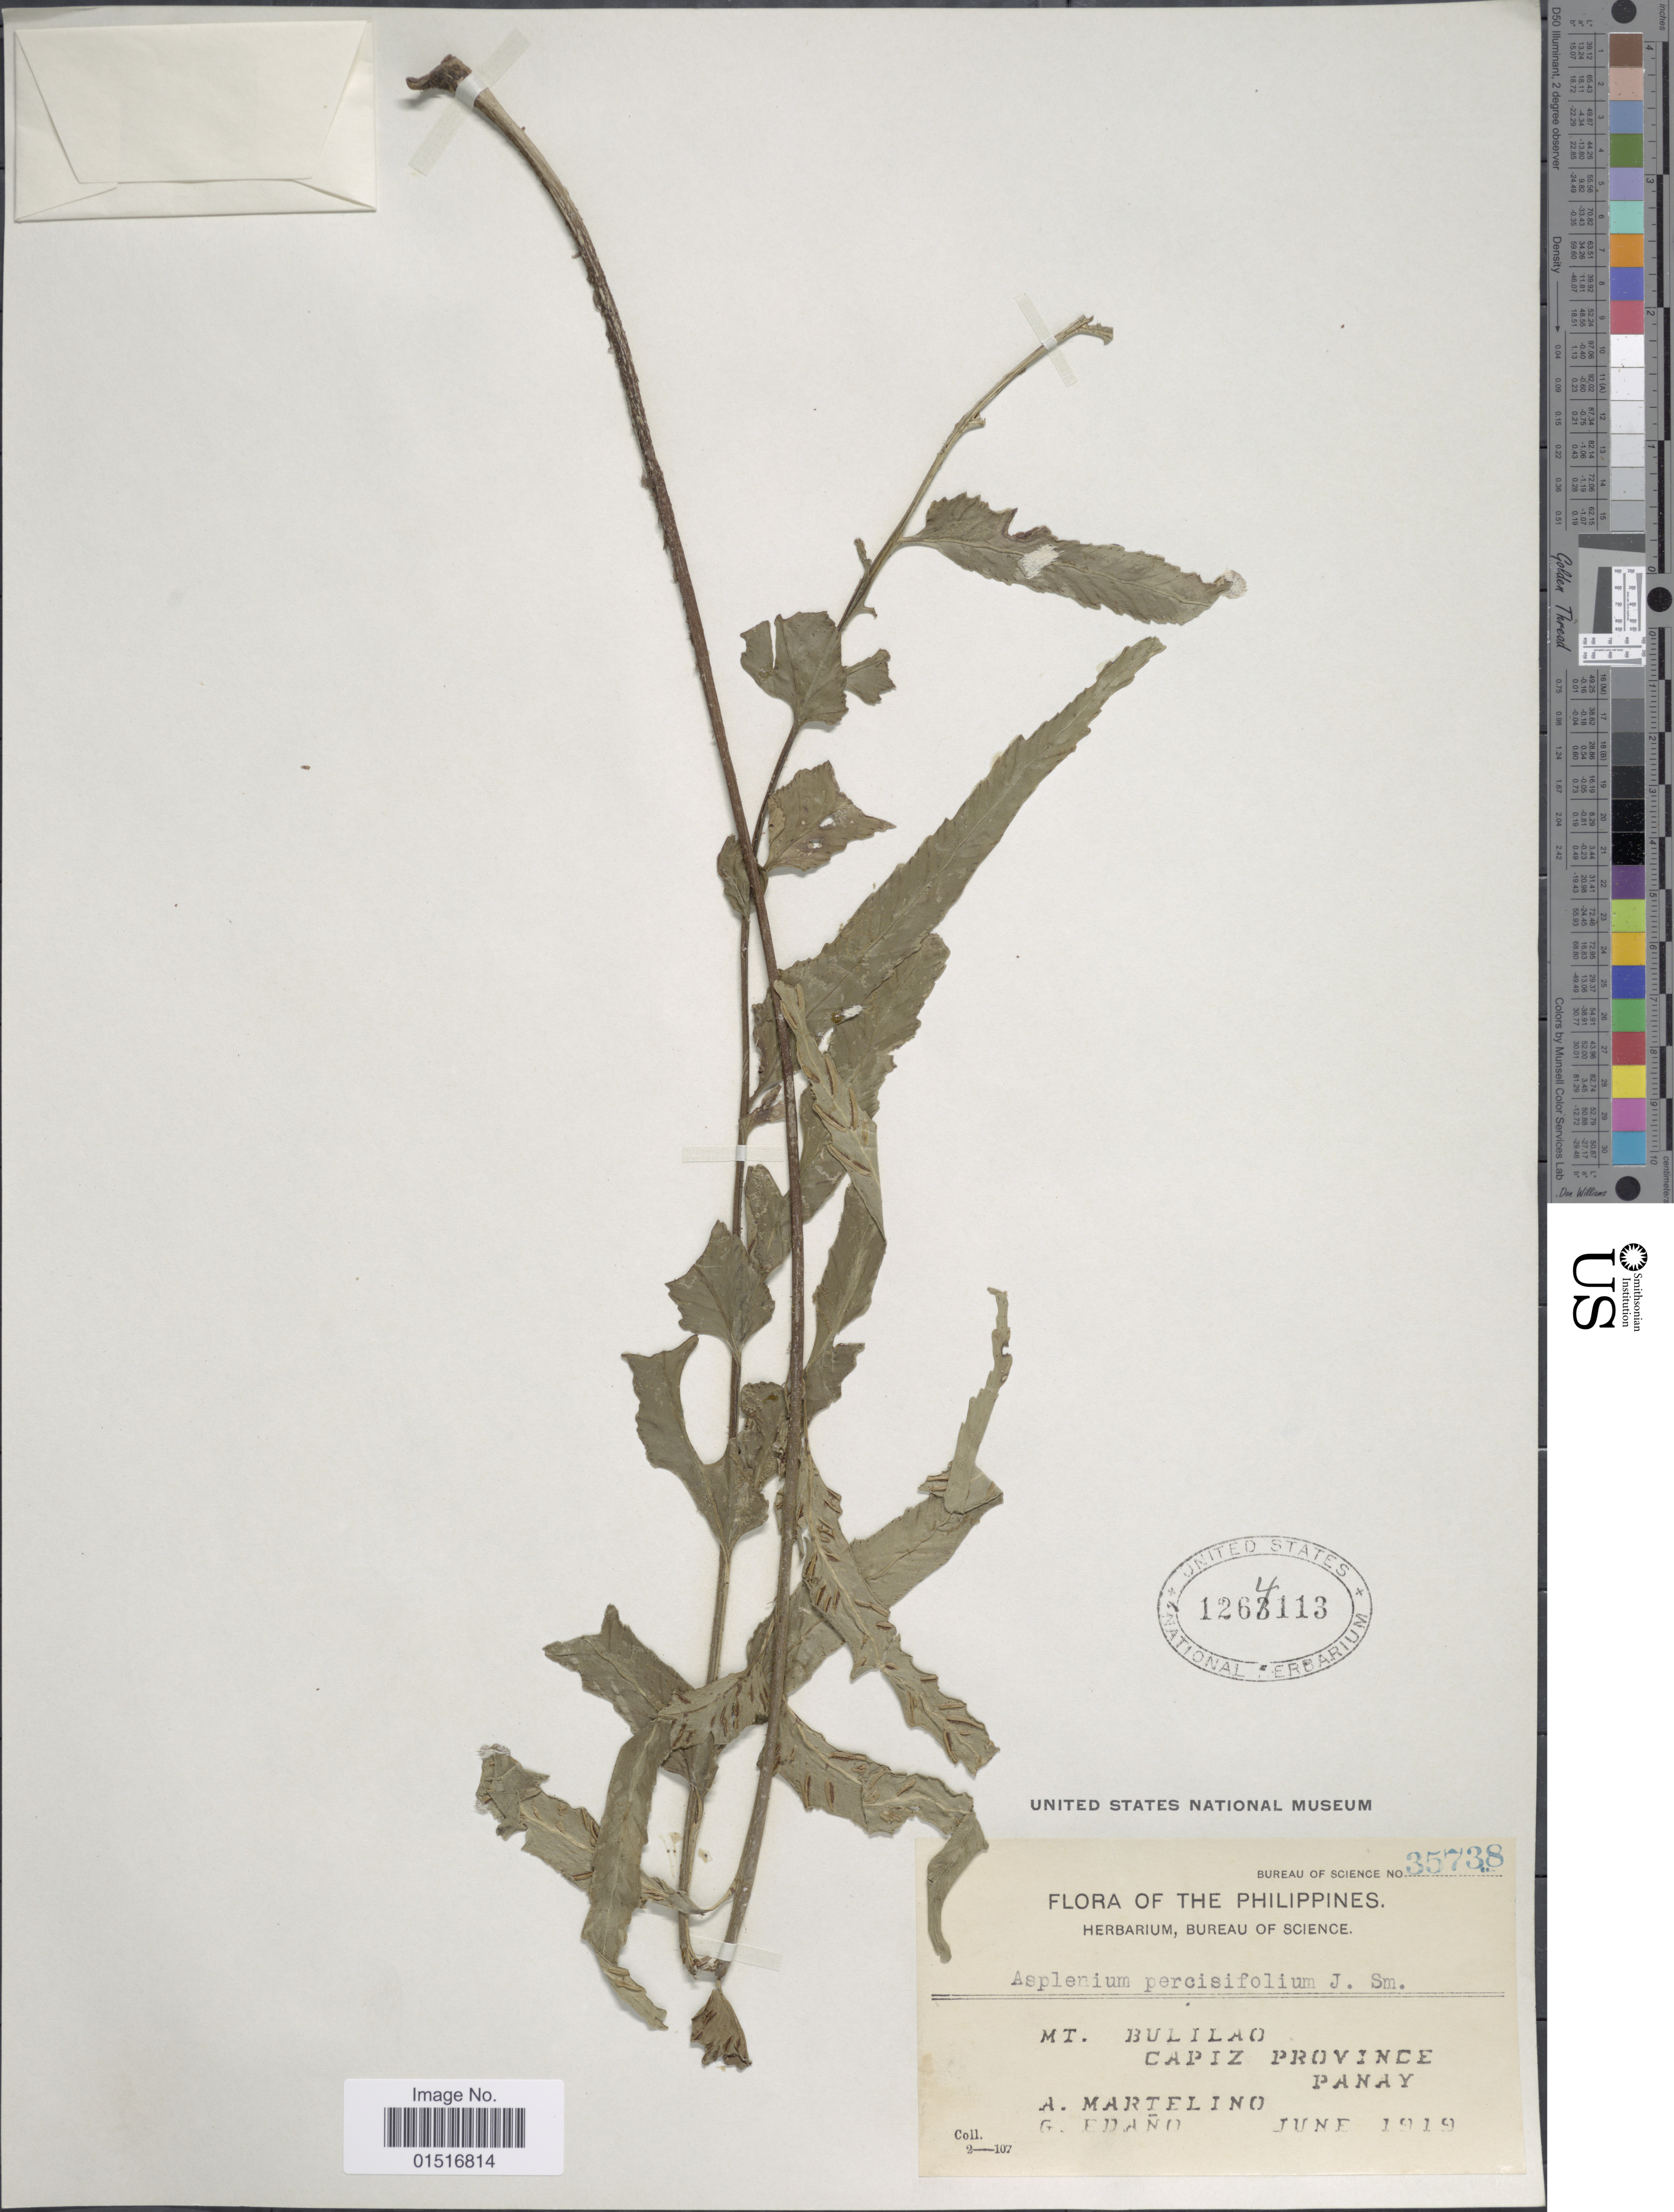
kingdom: Plantae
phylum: Tracheophyta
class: Polypodiopsida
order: Polypodiales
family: Aspleniaceae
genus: Asplenium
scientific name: Asplenium persicifolium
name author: J. Sm. ex Mett.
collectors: A. Martelino & G. Edaño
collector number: Bureau of Science 35738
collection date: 1919-06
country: Philippines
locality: Mt. Bulilao. Capiz Province. Panay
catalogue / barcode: US 1264113